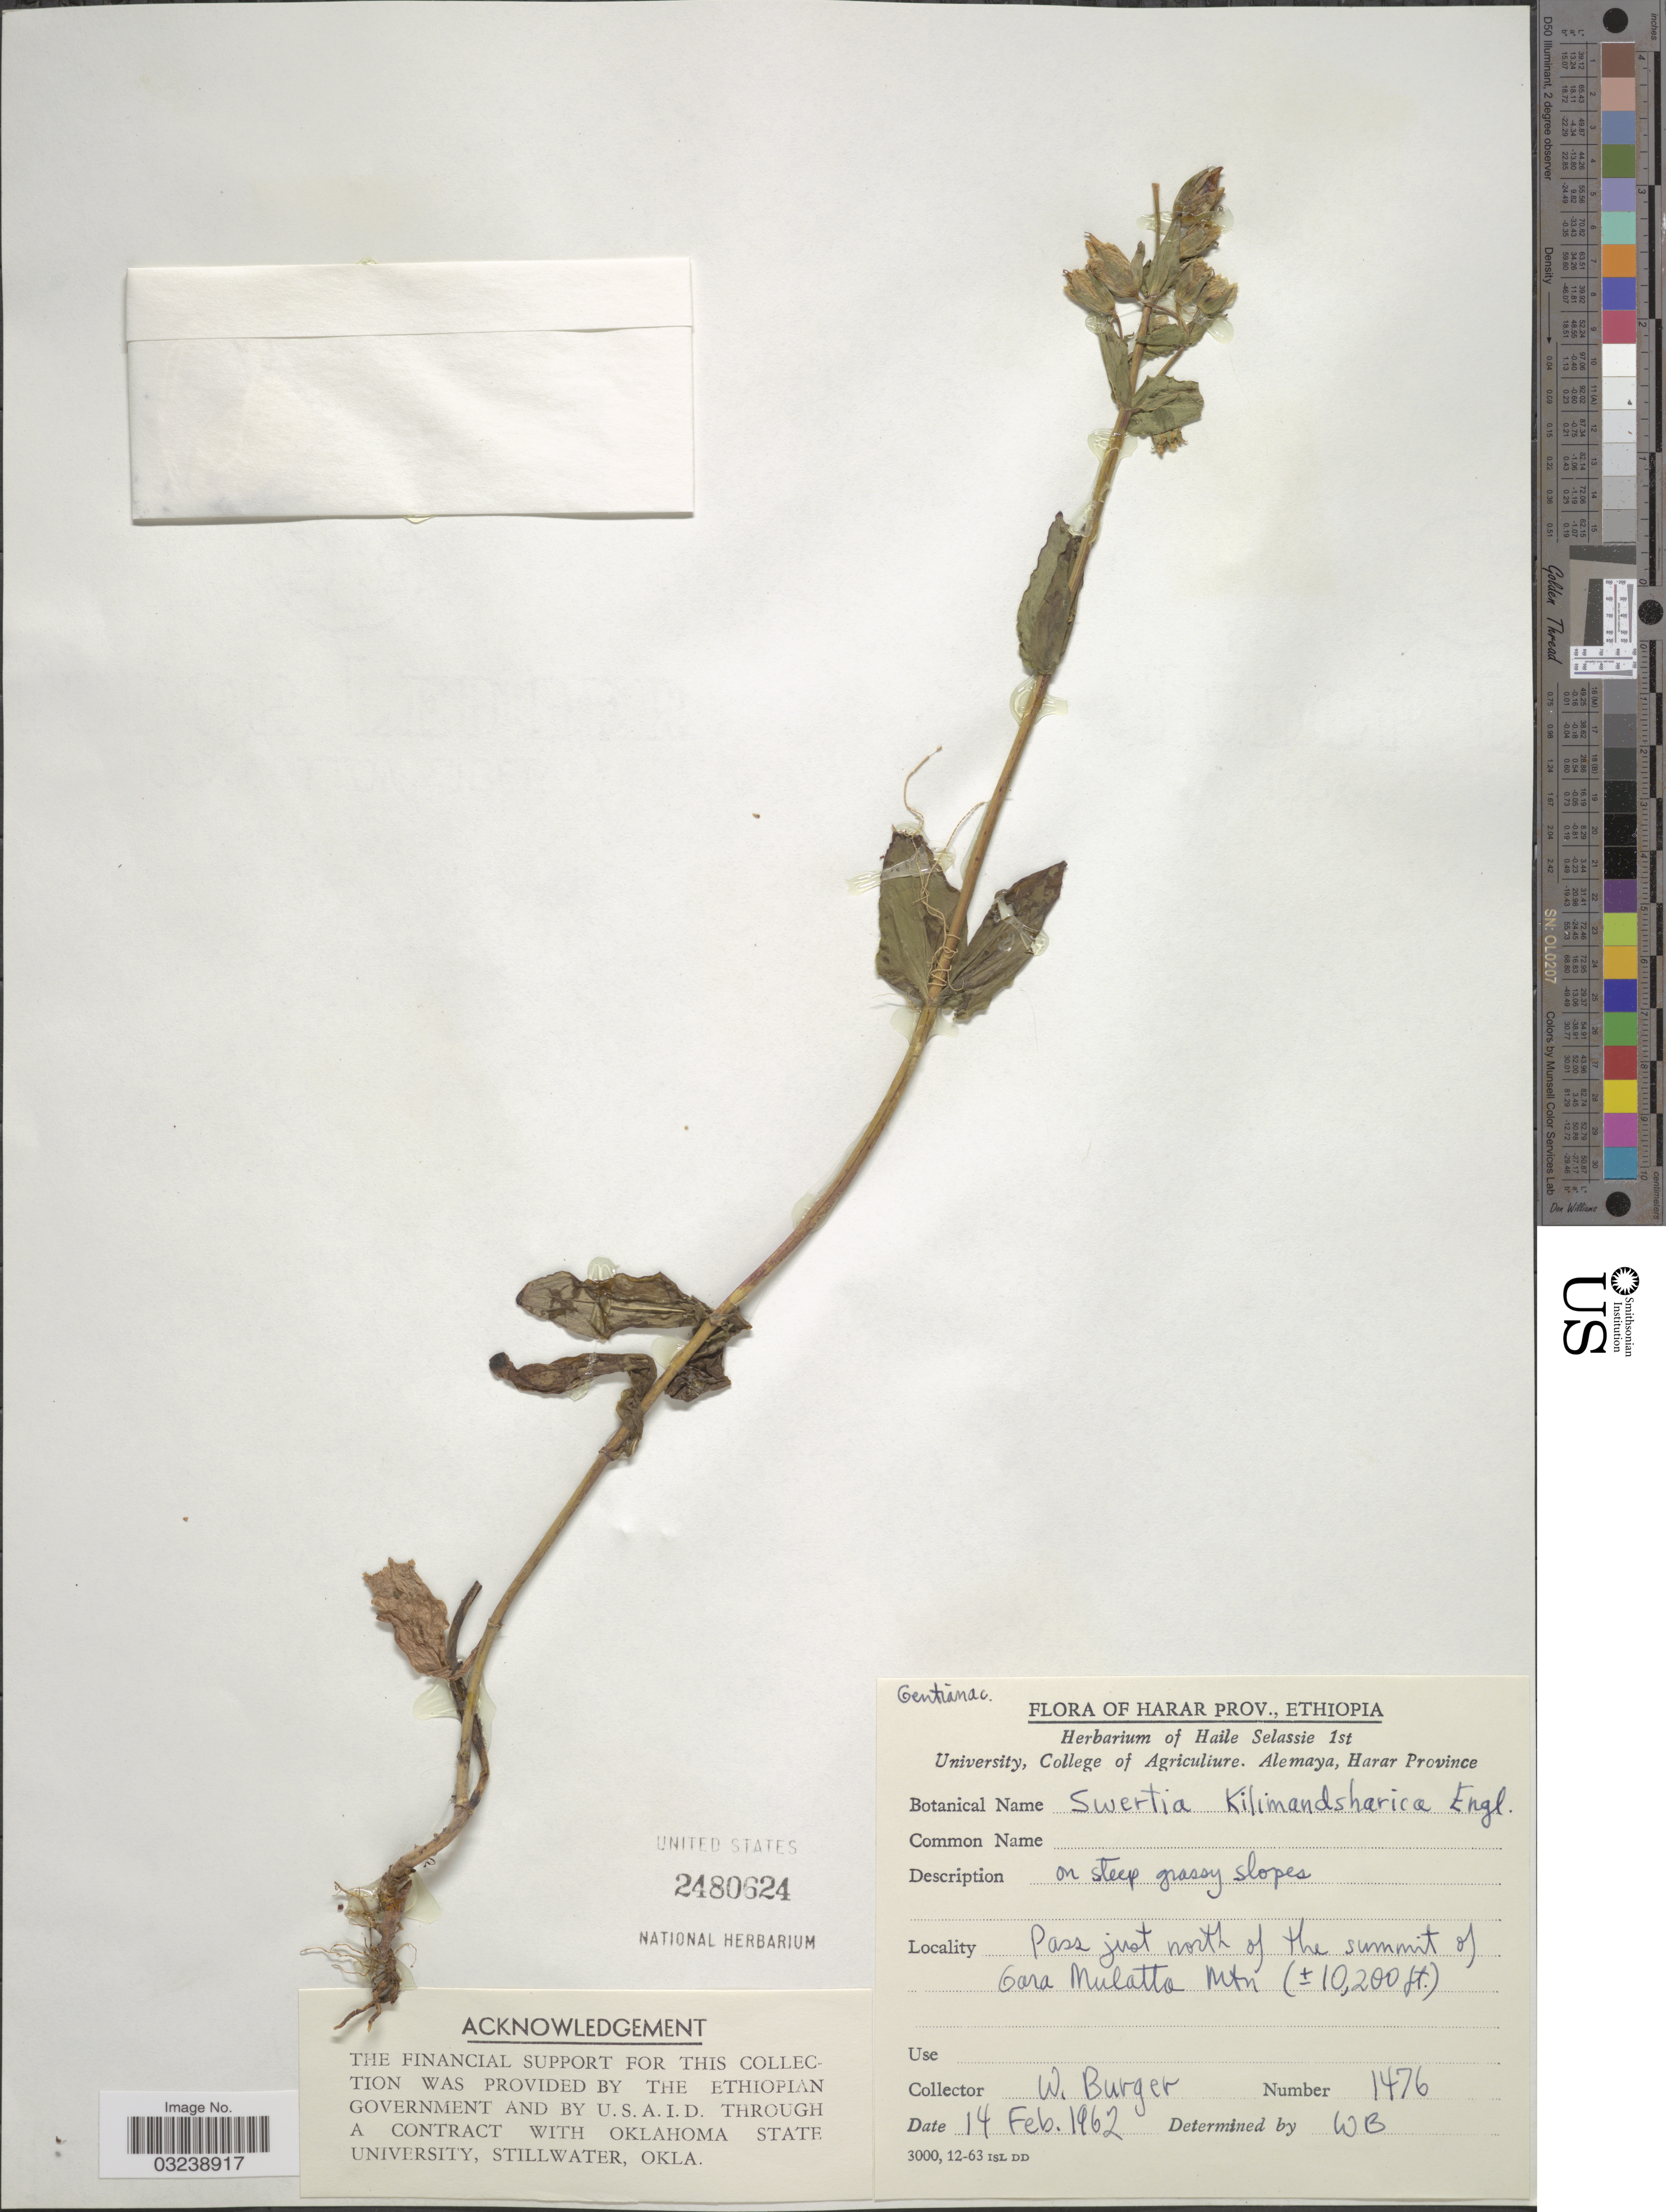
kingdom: Plantae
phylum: Tracheophyta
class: Magnoliopsida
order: Gentianales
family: Gentianaceae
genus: Swertia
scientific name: Swertia kilimandscharica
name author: Engl.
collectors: W. Burger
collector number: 1476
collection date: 1962-02-14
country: Ethiopia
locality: Harar Prov. Pass just north of the summit of Gara Mulatta Mtn.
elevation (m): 3109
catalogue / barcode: US 2480624